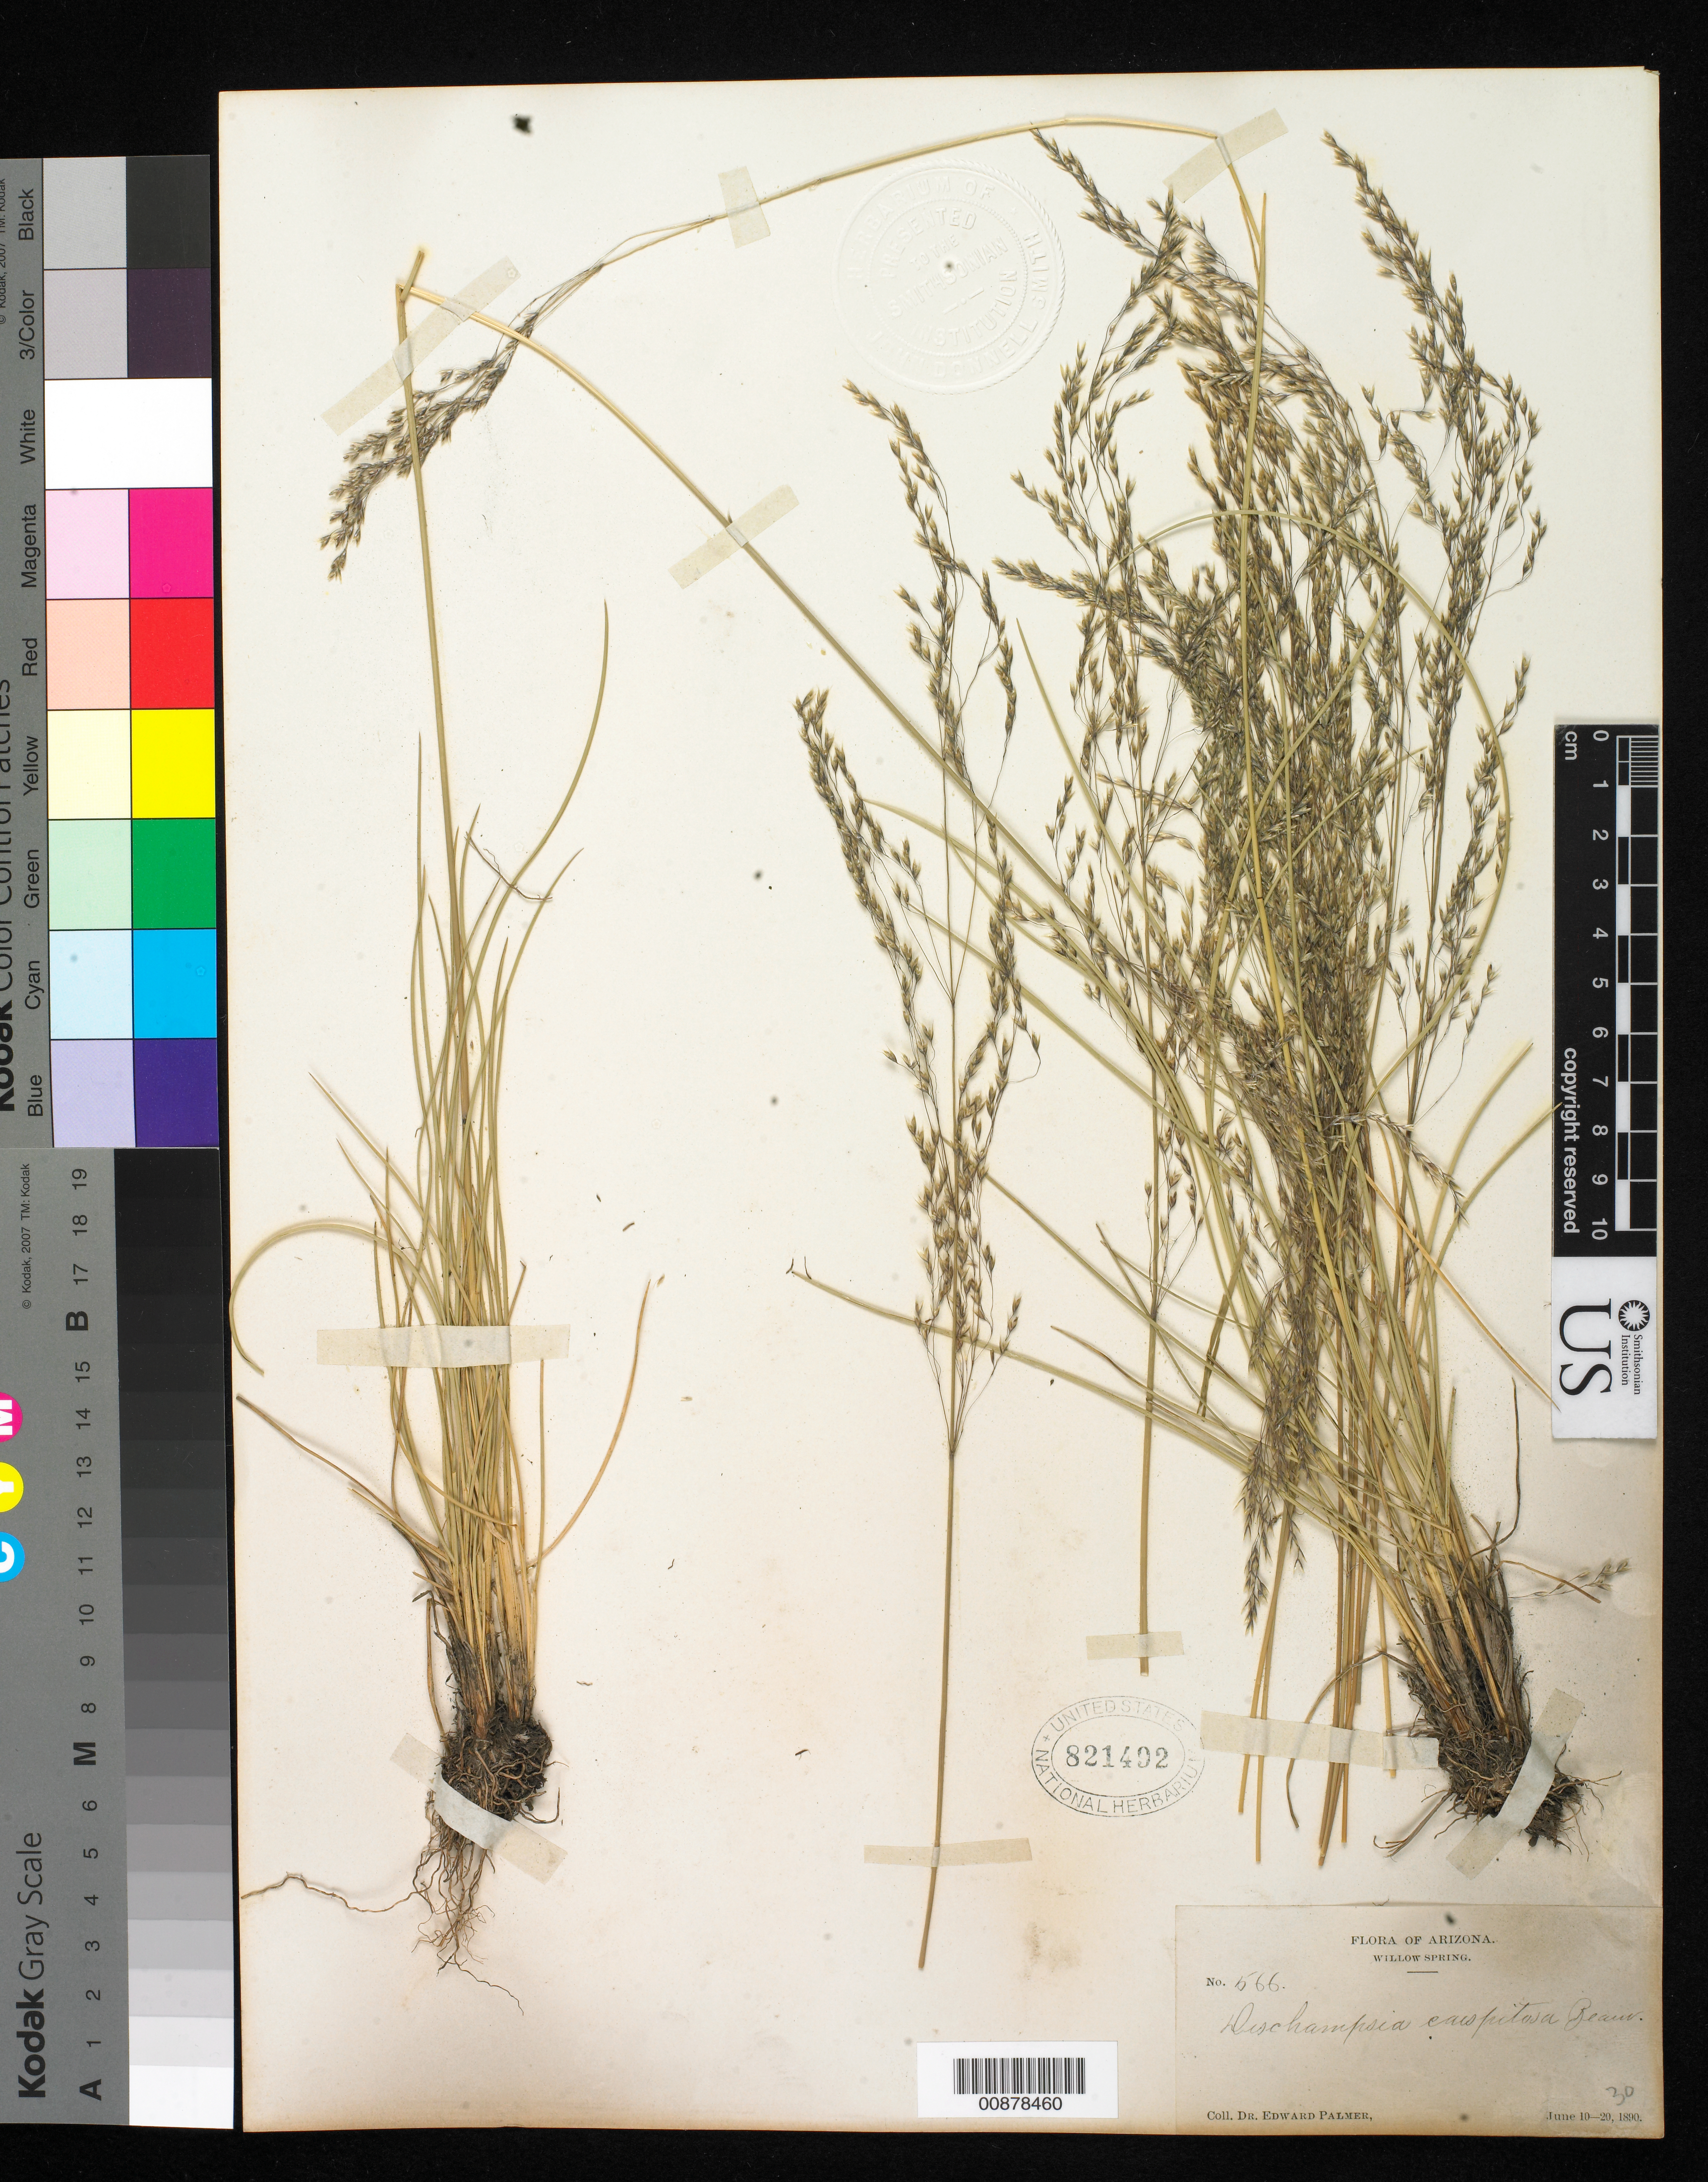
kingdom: Plantae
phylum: Tracheophyta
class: Liliopsida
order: Poales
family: Poaceae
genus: Deschampsia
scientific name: Deschampsia cespitosa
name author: (L.) P. Beauv.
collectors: E. Palmer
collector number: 566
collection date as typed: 10 Jun 1890 to 20 Jun 1890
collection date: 1890-06-10/1890-06-20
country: United States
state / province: Arizona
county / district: Coconino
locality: Willow Spring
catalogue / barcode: US 821492